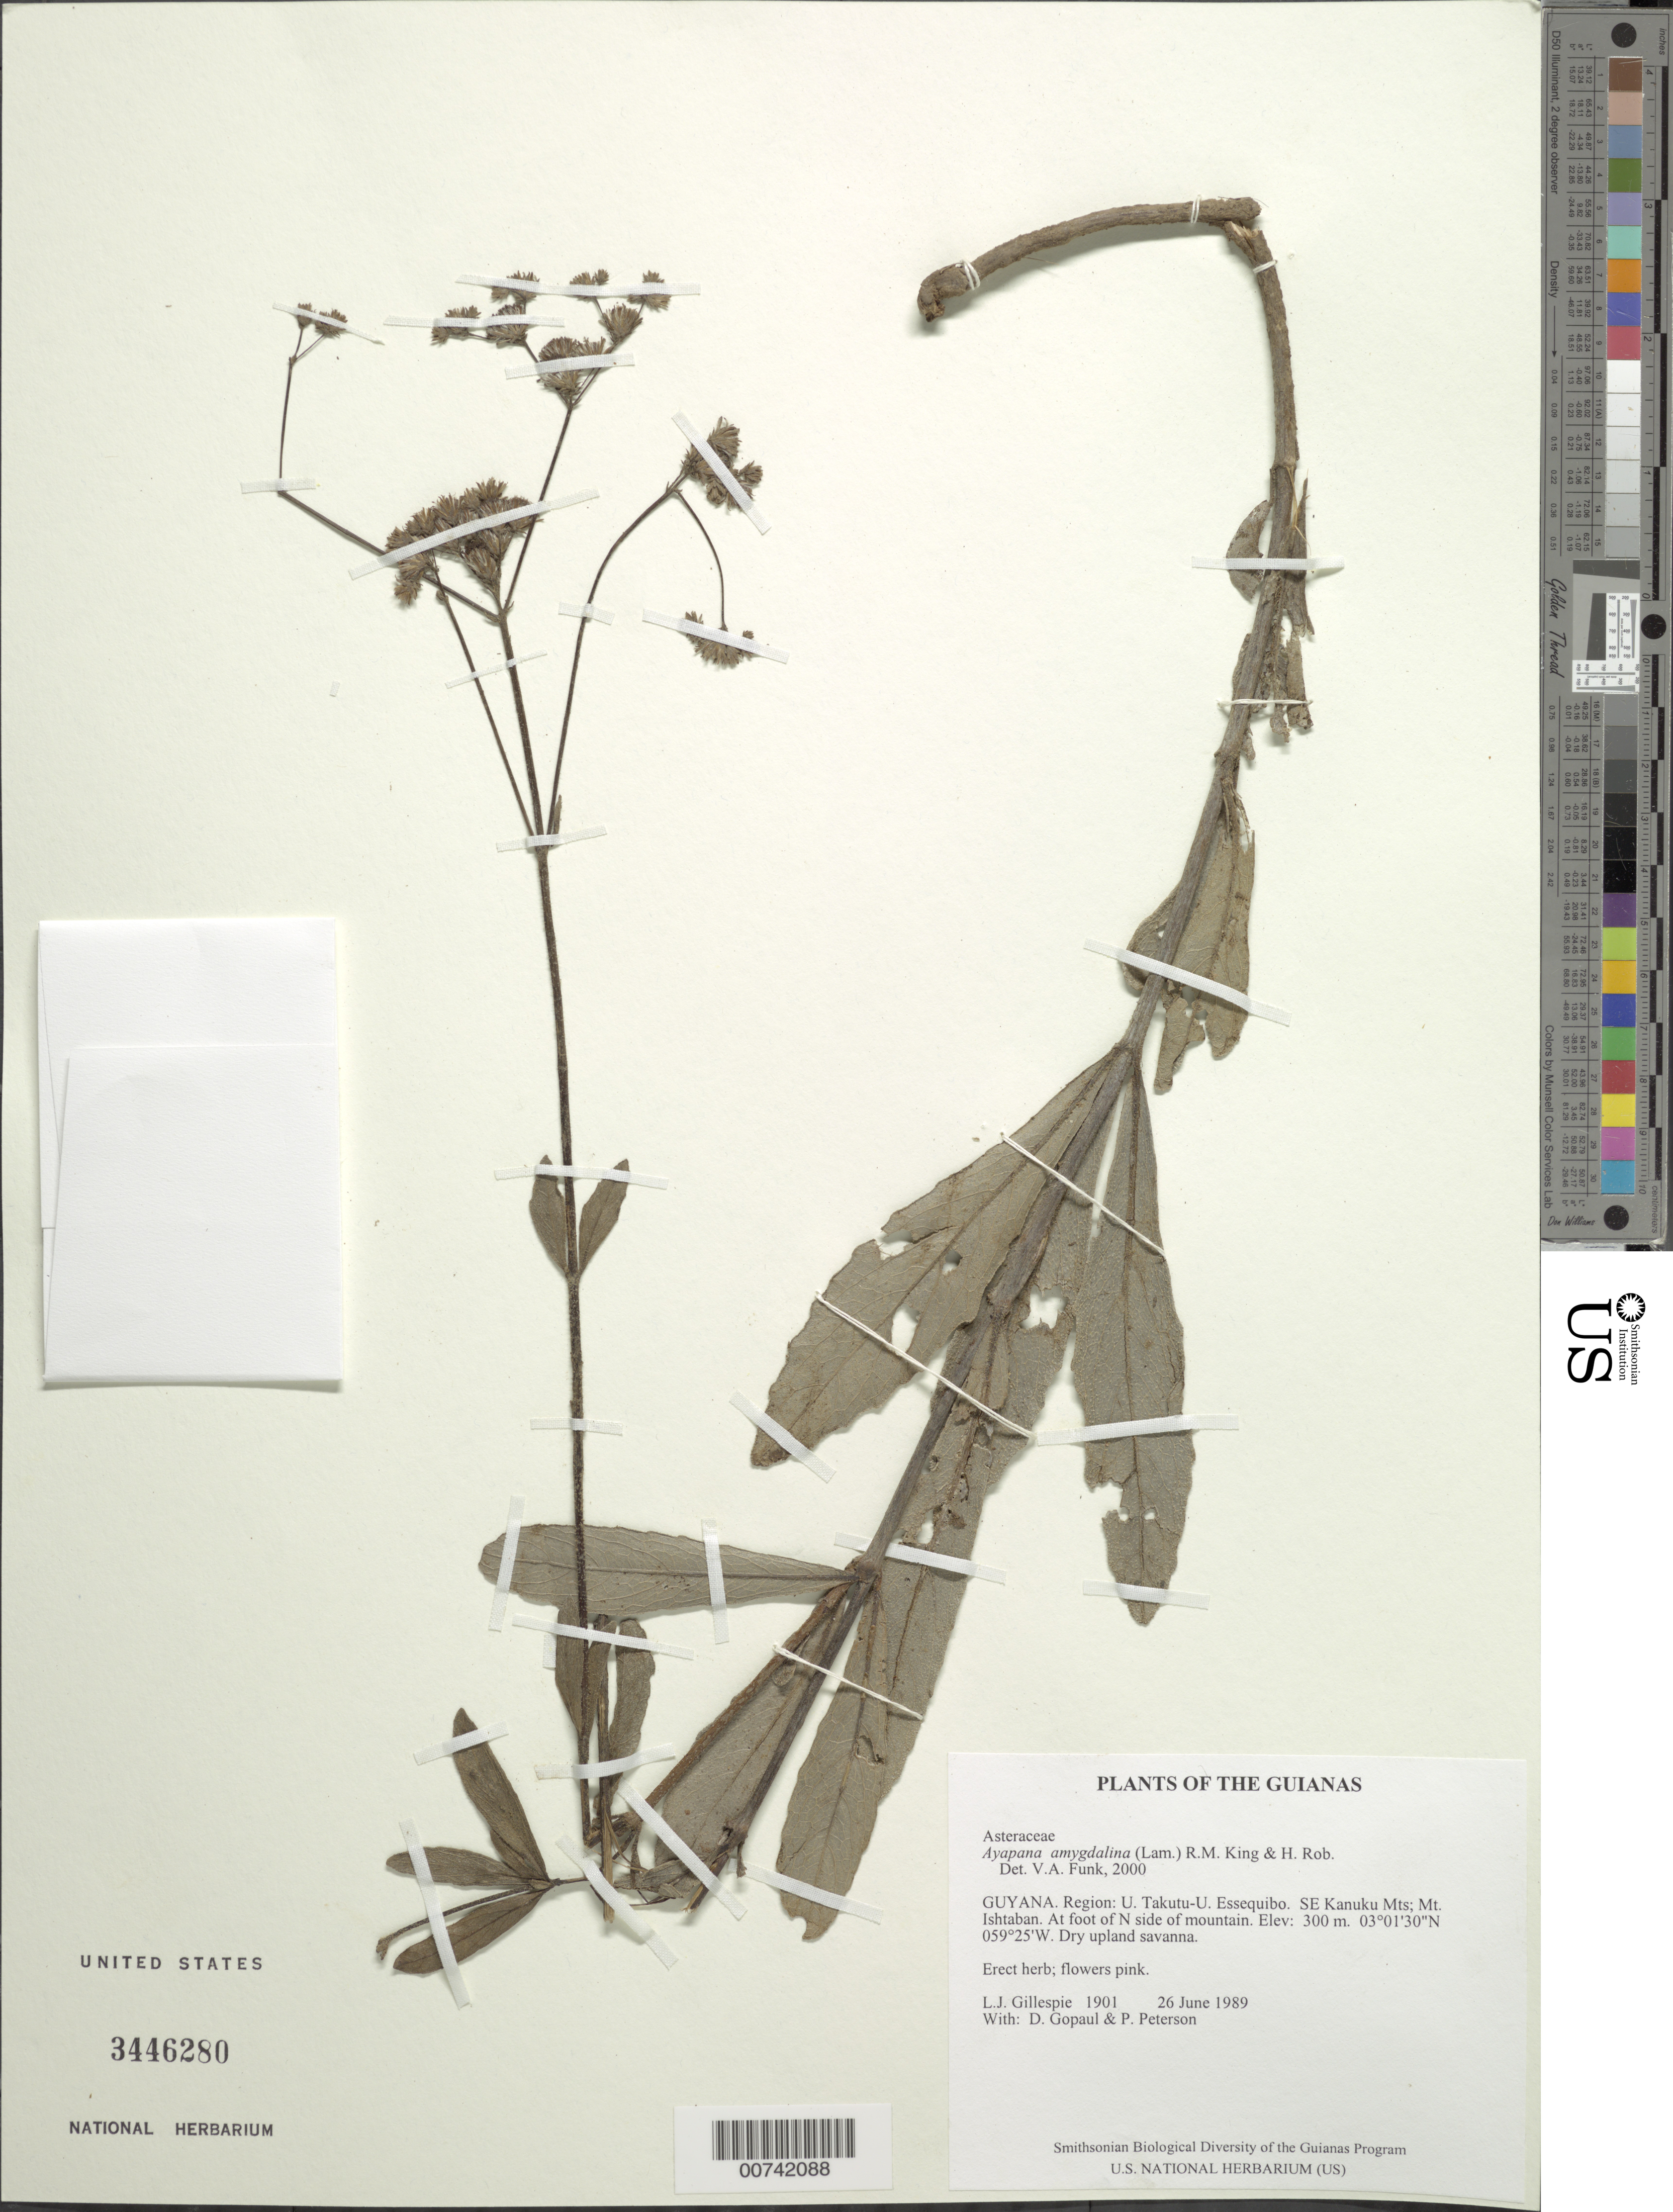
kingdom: Plantae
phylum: Tracheophyta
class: Magnoliopsida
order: Asterales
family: Asteraceae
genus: Ayapana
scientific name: Ayapana amygdalina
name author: (Lam.) R.M. King & H. Rob.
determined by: Funk, Vicki A., (BOT), Smithsonian Institution - National Museum of Natural History (UNITED STATES)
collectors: L. J. Gillespie, D. Gopaul & P. M. Peterson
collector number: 1901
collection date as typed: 26 June 1989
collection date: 1989-06-26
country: Guyana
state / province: U. Takutu-U. Essequibo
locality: SE Kanuku Mts; Mt. Ishtaban. At foot of N side of mountain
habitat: Dry upland savanna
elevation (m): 300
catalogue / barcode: US 3446280